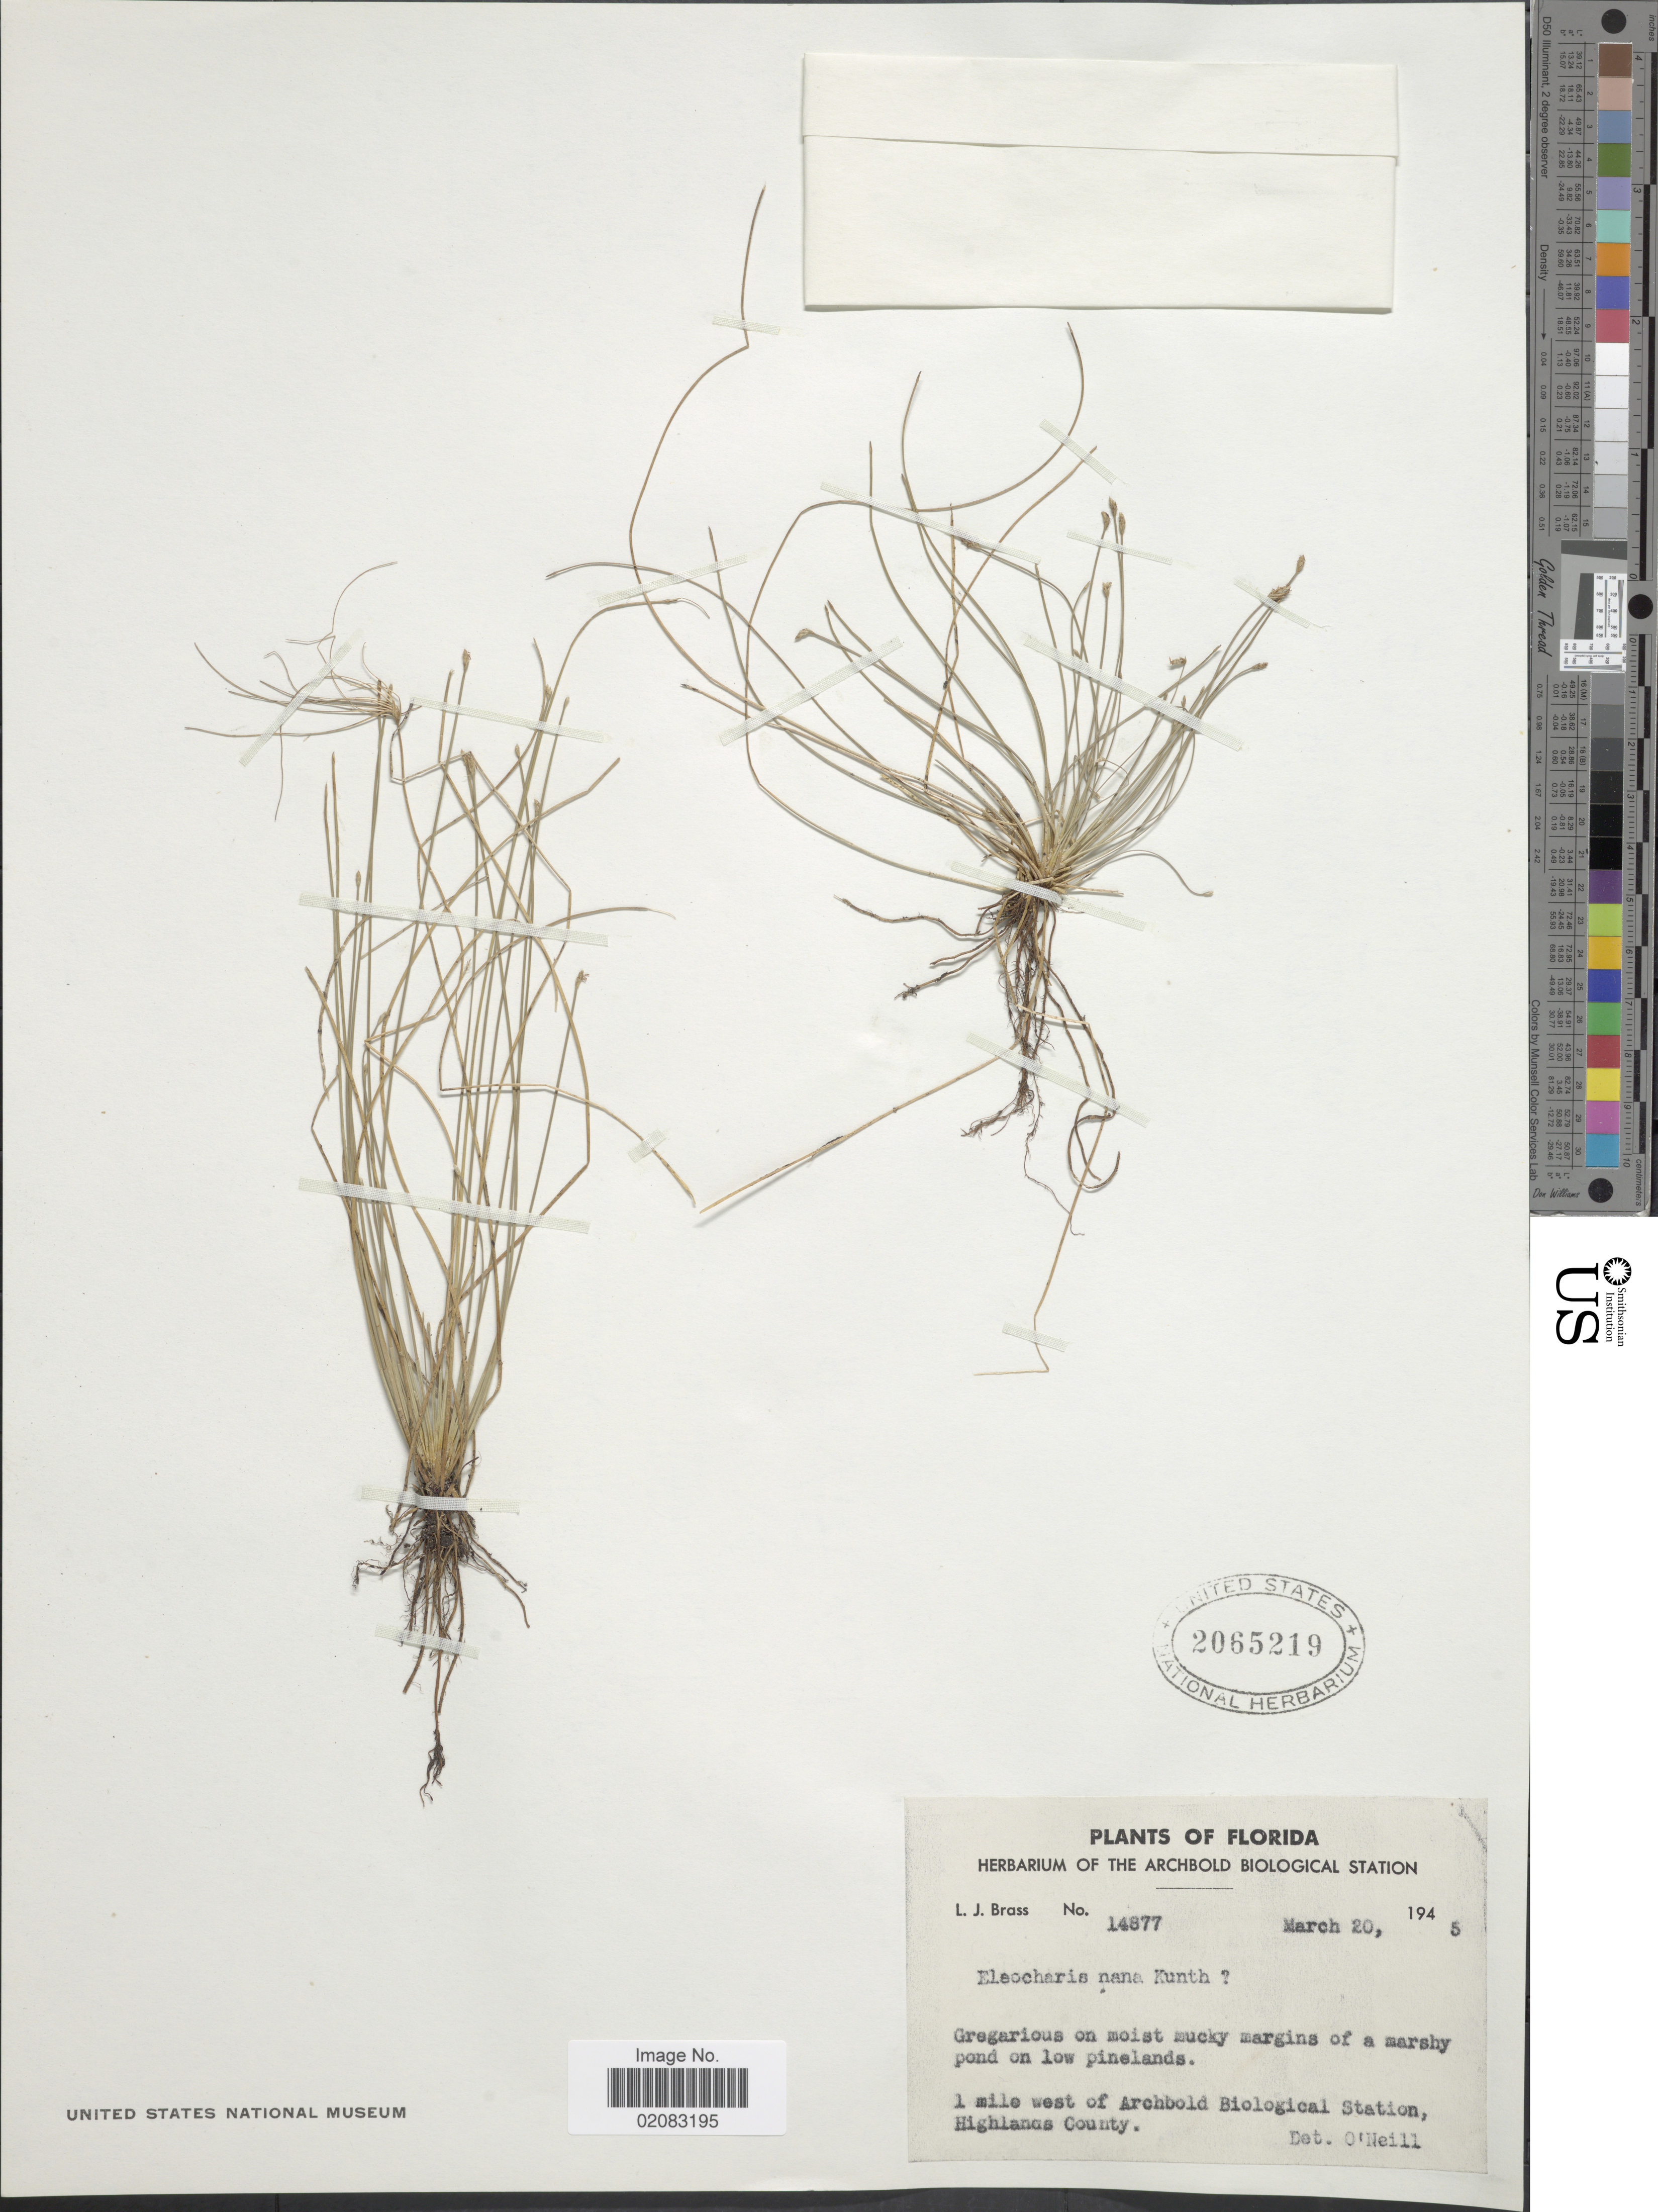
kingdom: Plantae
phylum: Tracheophyta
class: Liliopsida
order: Poales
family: Cyperaceae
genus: Eleocharis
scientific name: Eleocharis vivipara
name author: Link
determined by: Ward, Scott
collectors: L. J. Brass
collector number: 14877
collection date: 1945-03-20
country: United States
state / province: Florida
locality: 1 mile west of Archbold Biological Station, Highlands County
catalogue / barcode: US 2065219